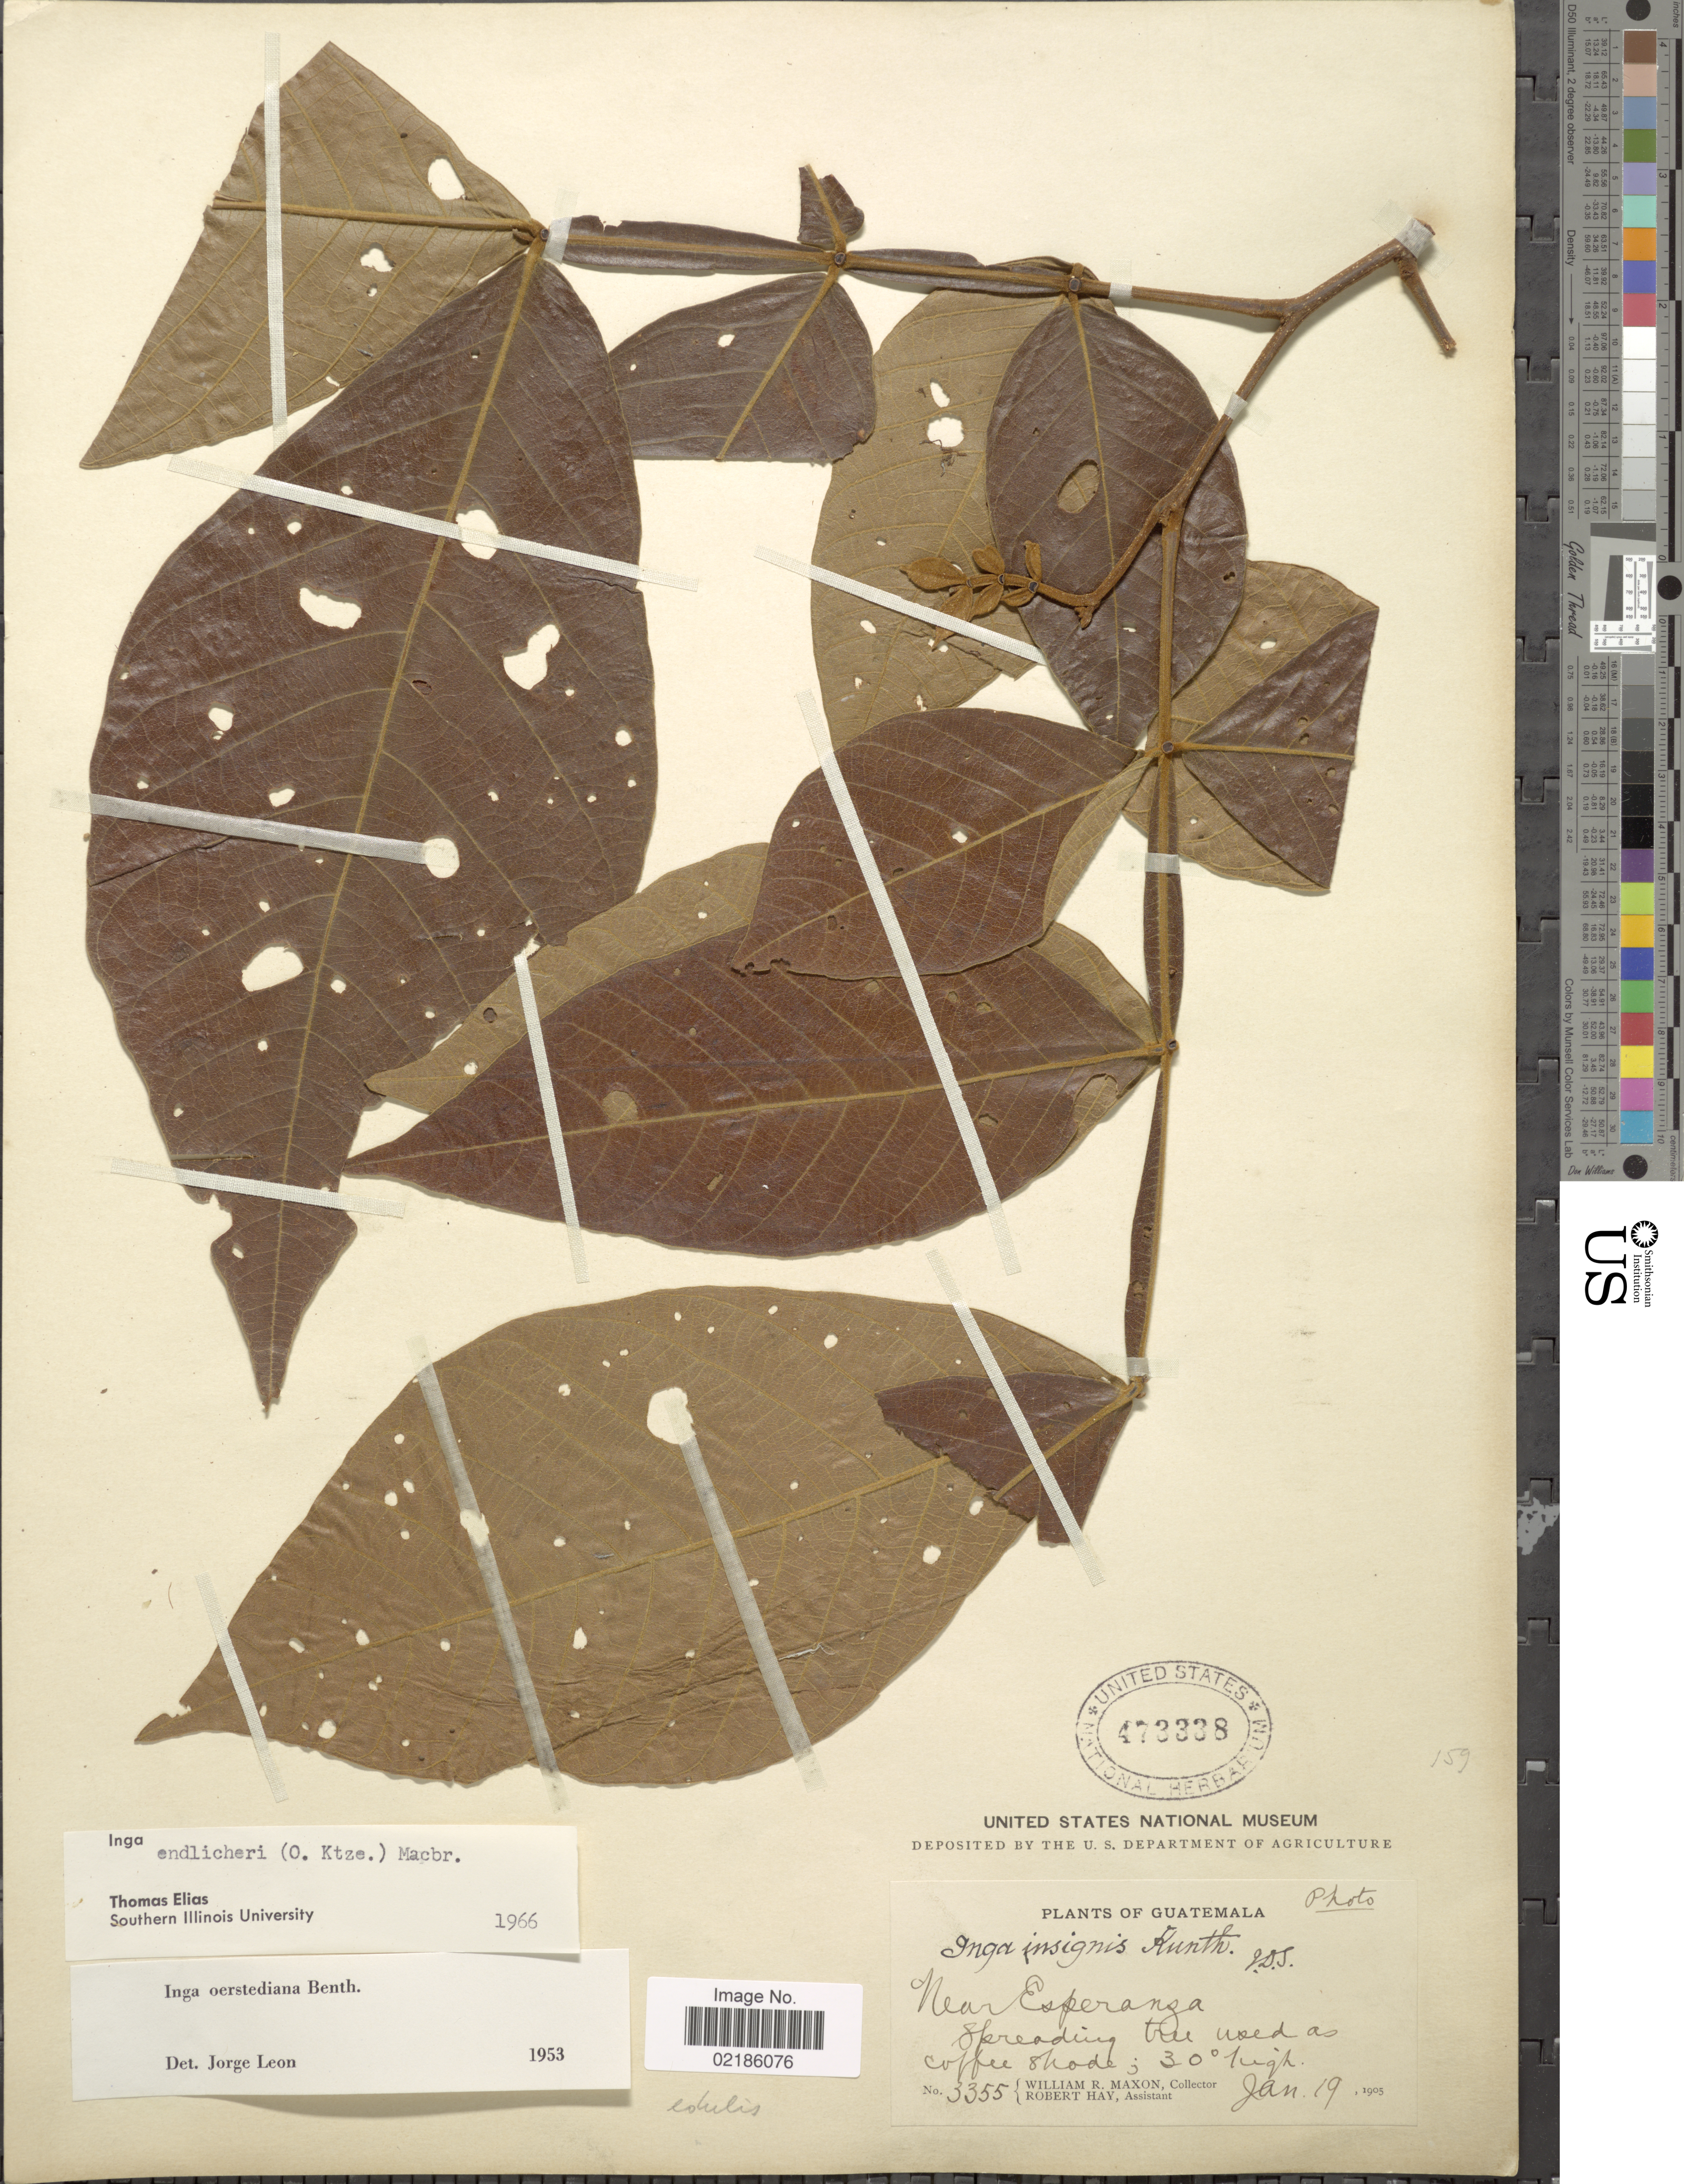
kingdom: Plantae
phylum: Tracheophyta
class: Magnoliopsida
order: Fabales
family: Fabaceae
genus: Inga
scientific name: Inga endlicheri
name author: (Kuntze) J.F. Macbr.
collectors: W. R. Maxon & R. Hay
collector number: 3355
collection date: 1905-01-19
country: Guatemala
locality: Near Esperanza.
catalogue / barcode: US 473338